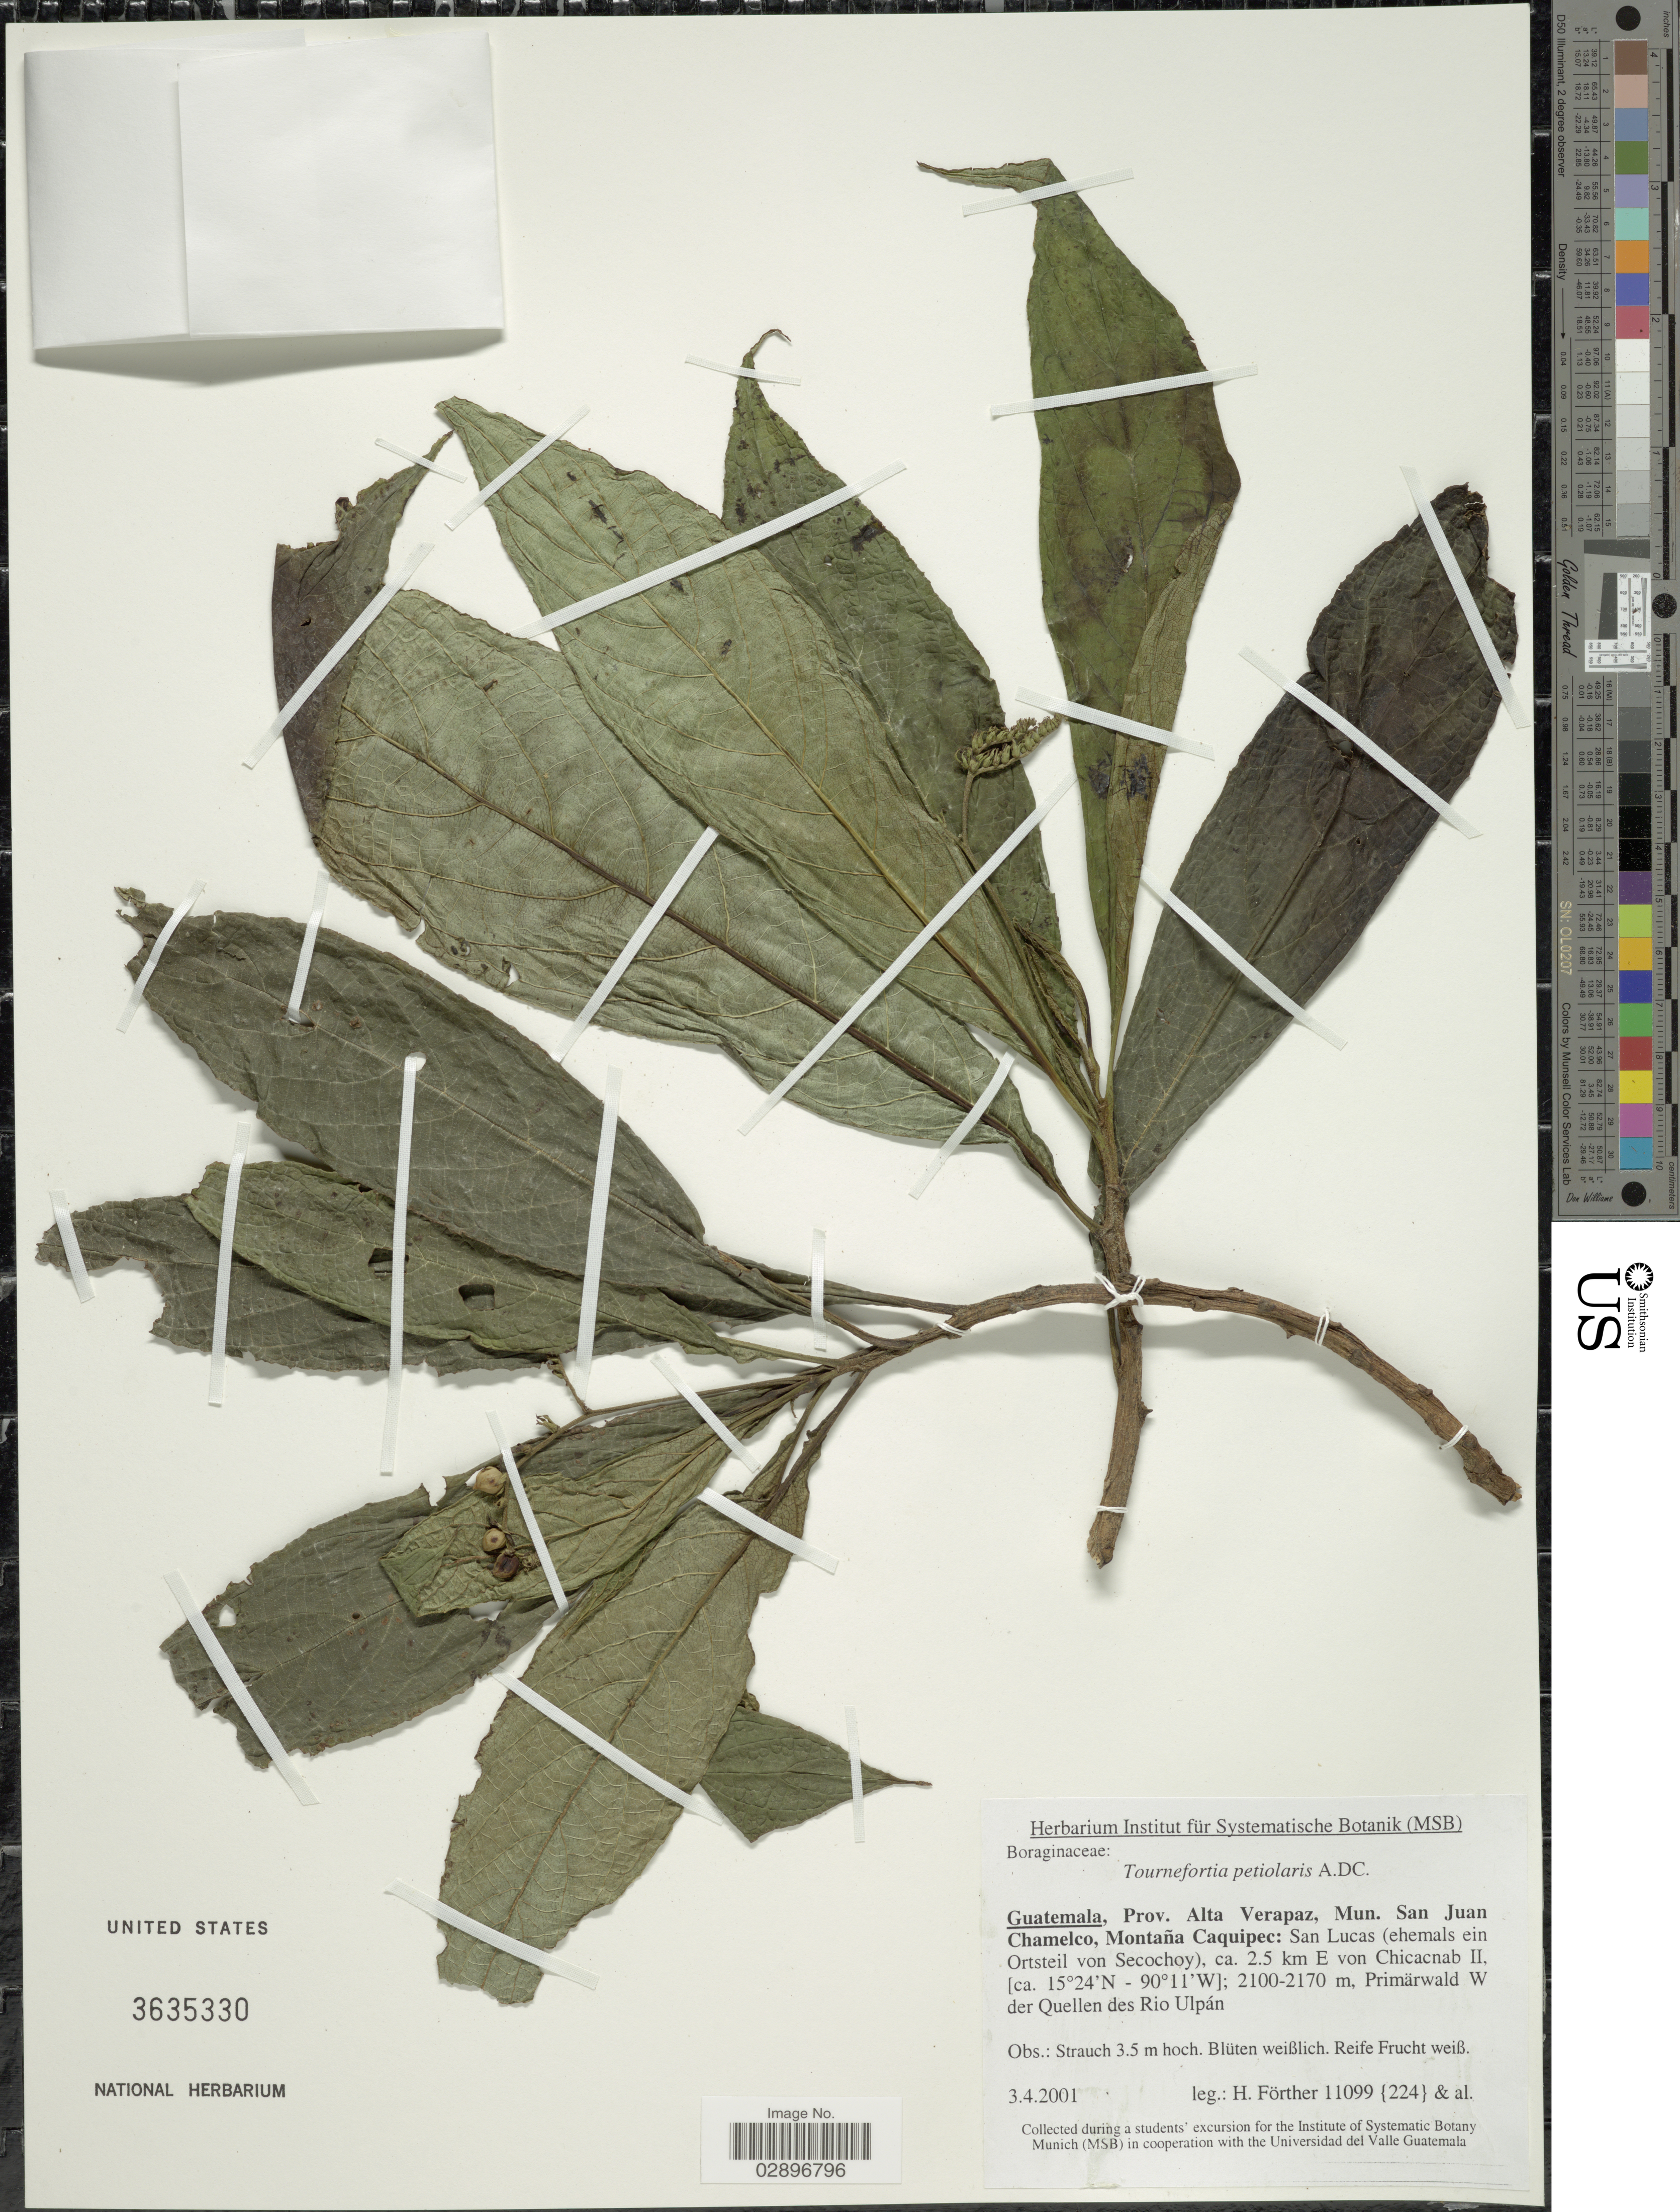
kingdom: Plantae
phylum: Tracheophyta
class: Magnoliopsida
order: Boraginales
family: Heliotropiaceae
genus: Tournefortia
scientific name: Tournefortia petiolaris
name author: DC.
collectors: H. Förther & et al.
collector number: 11099 {224}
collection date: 2001-04-03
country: Guatemala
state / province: Alta Verapaz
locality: Mun. San Juan Chamelco, Montaña Caquipec: San Lucas (ehemals ein Ortsteil von Secochoy), ca. 2.5 km E von Chicacnab II. Primärwald W der Quellen des Rio Ulpán.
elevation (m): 2100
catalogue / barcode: US 3635330